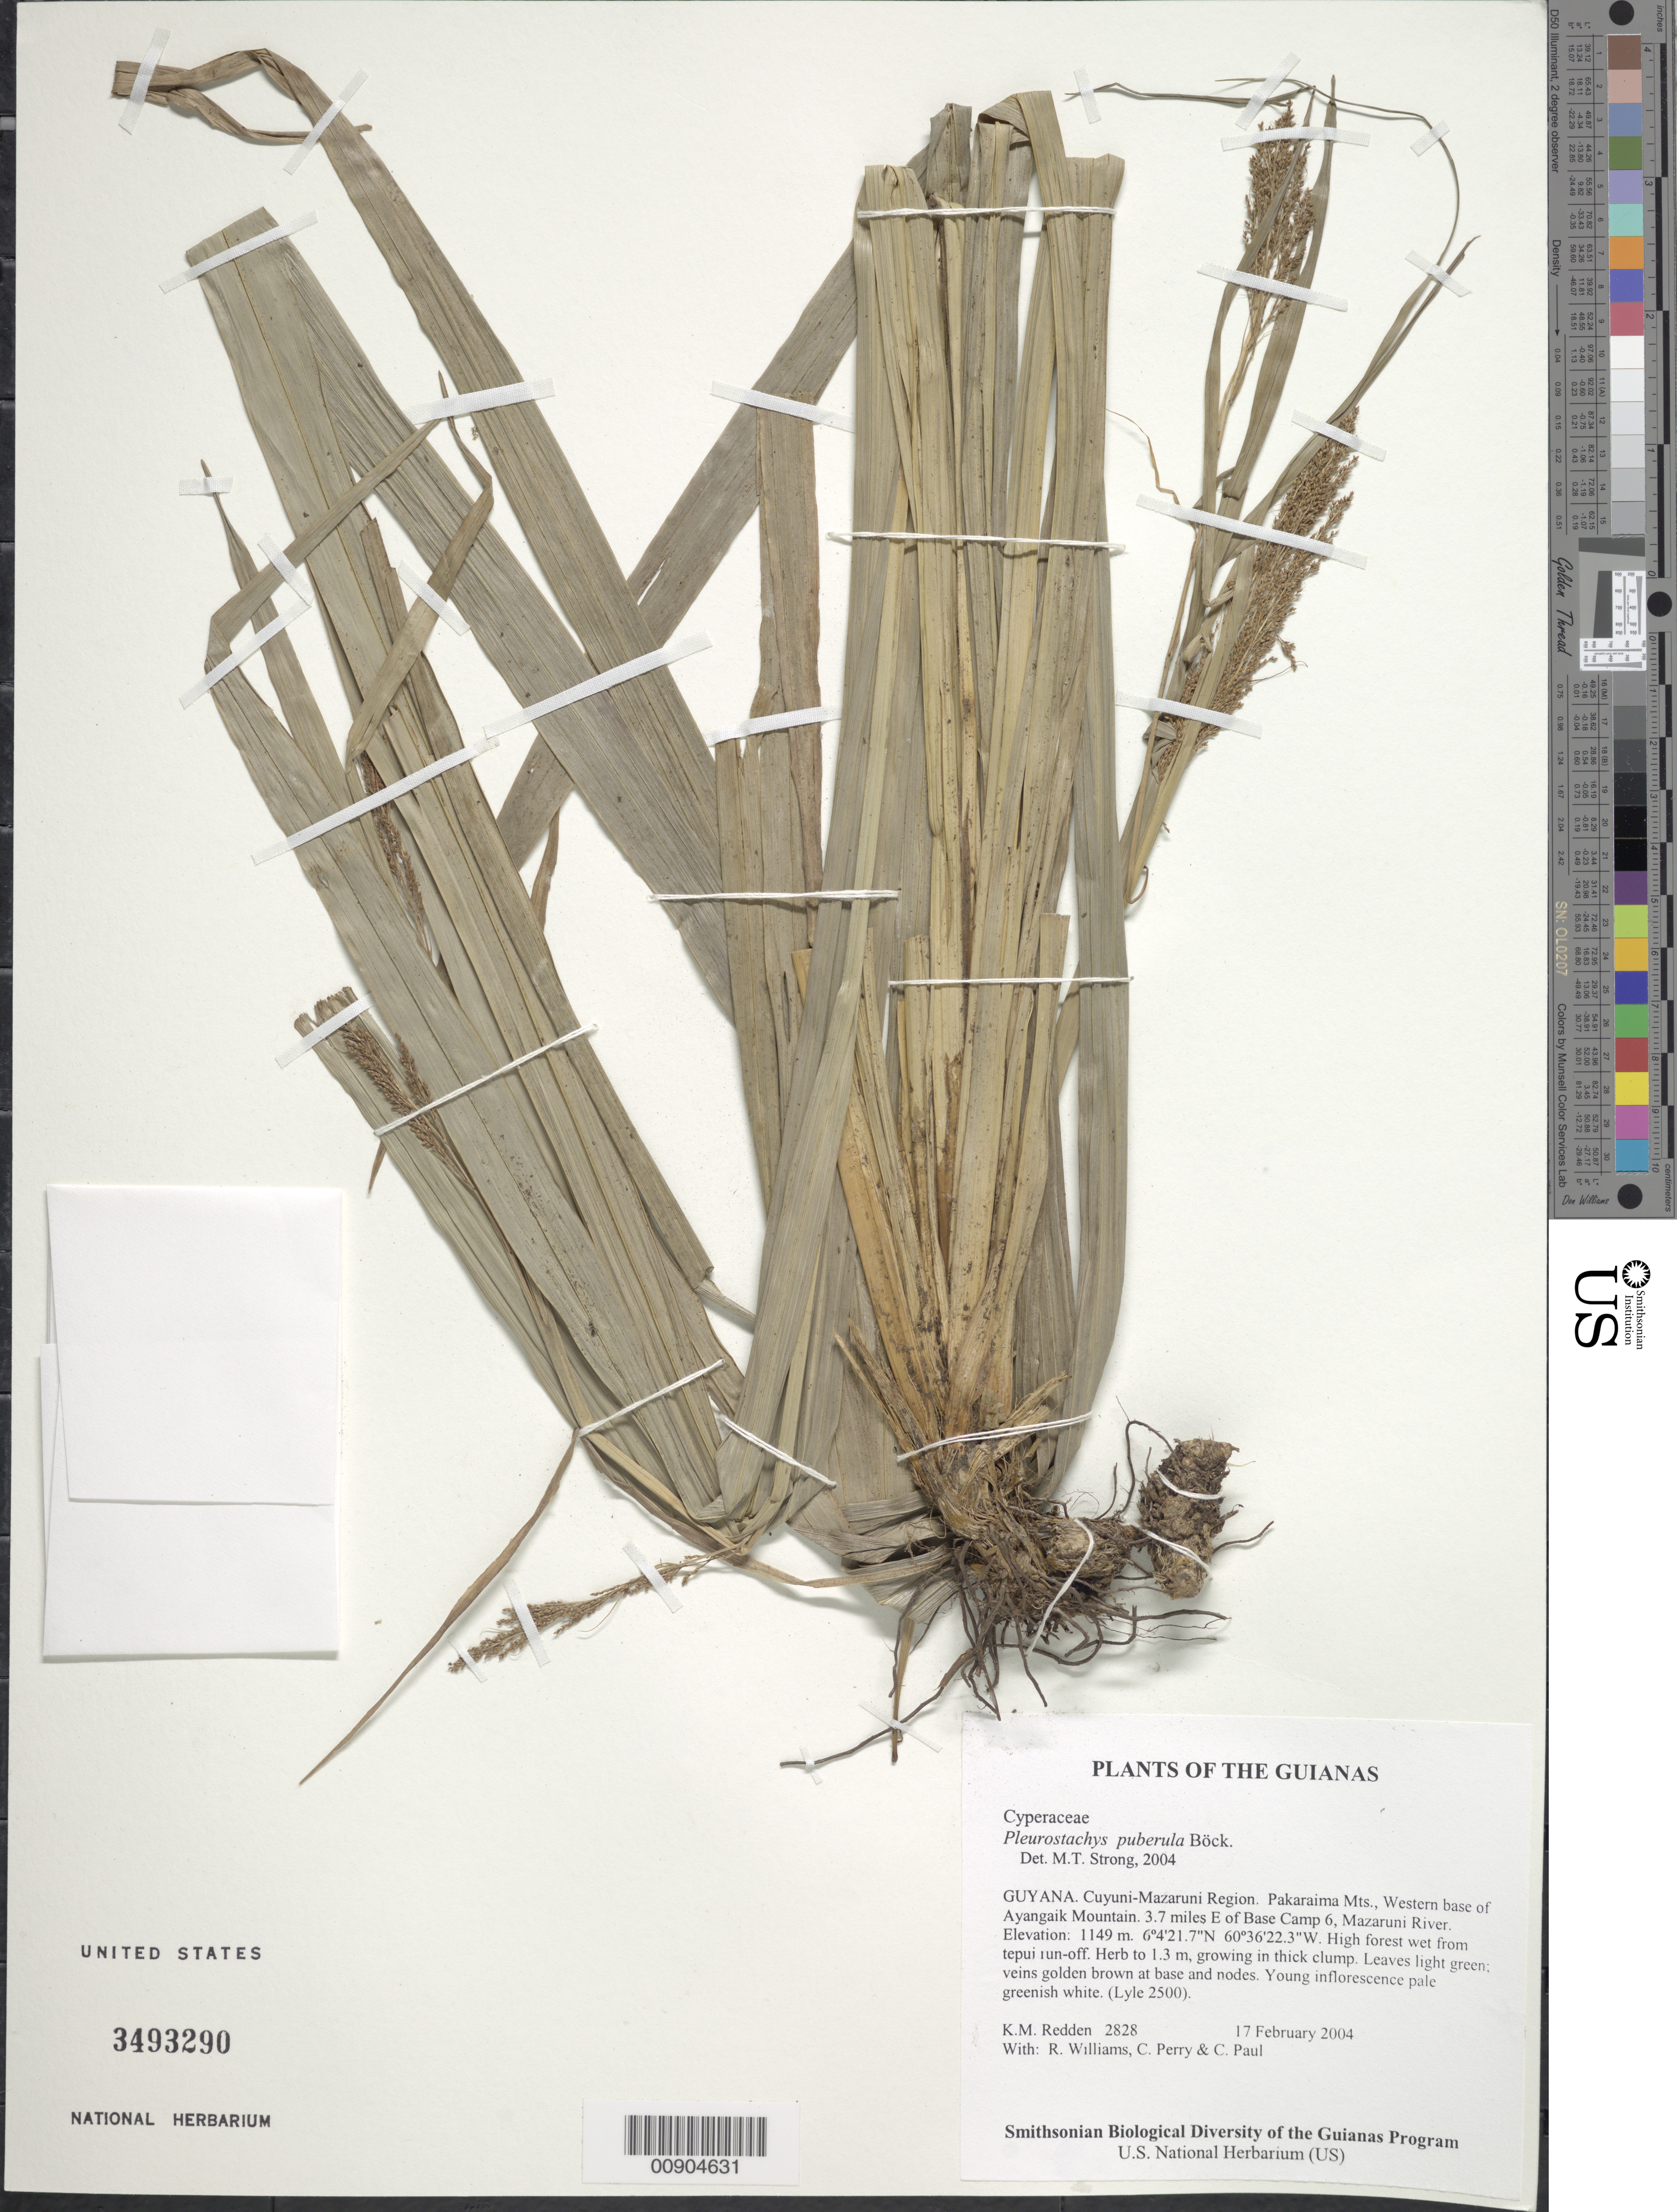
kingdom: Plantae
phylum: Tracheophyta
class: Liliopsida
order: Poales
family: Cyperaceae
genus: Rhynchospora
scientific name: Rhynchospora orbigniana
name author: (Brongn.) L.B. Sm.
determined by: Strong, M. T., (US), Smithsonian Institution - National Museum of Natural History (UNITED STATES)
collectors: K. M. Redden, R. Williams, C. Perry & C. Paul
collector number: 2828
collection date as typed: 17 February 2004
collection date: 2004-02-17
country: Guyana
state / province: Cuyuni-Mazaruni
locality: Pakaraima Mts., Western base of Ayangaik Mountain. 3.7 miles E of Base Camp 6, Mazaruni River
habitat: High forest wet from tepui run-off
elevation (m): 1149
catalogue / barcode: US 3493290